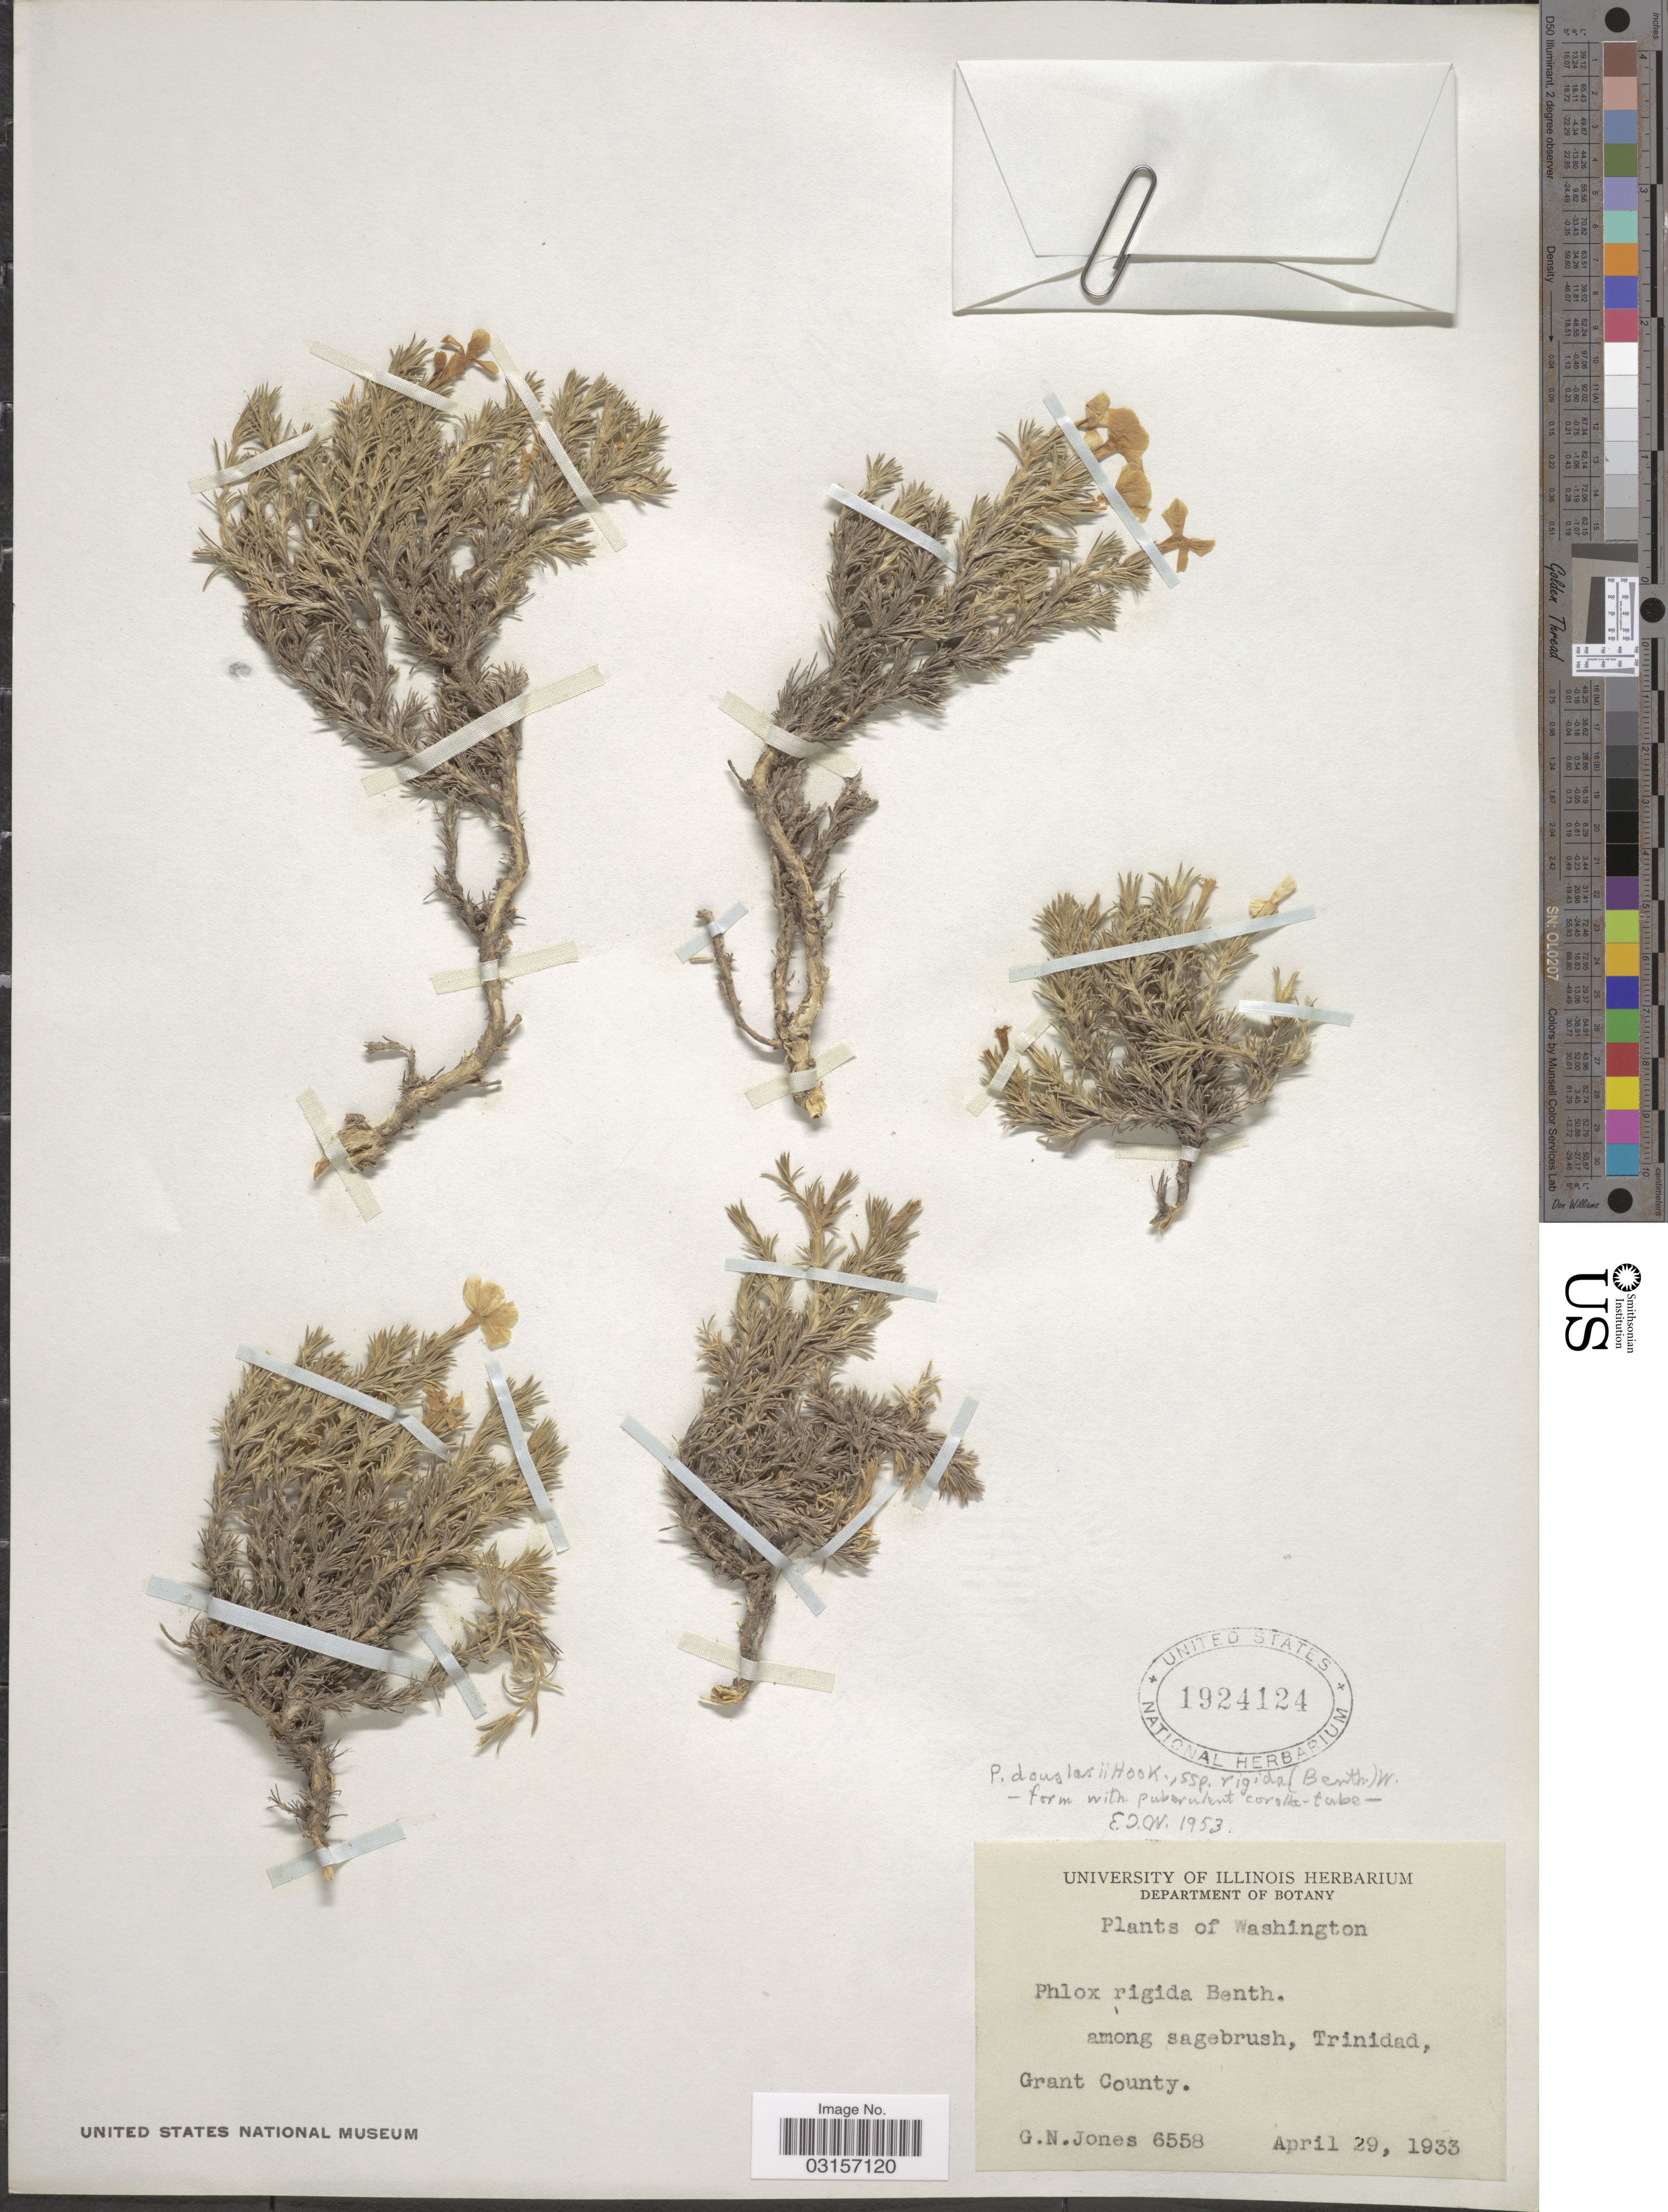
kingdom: Plantae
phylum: Tracheophyta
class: Magnoliopsida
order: Ericales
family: Polemoniaceae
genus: Phlox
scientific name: Phlox caespitosa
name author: Nutt.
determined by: Mayfield, M. H.; Ferguson, C. J.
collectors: G. N. Jones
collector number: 6558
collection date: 1933-04-29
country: United States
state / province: Washington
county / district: Grant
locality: Grant County, among sagebrush, Trinidad.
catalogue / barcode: US 1924124